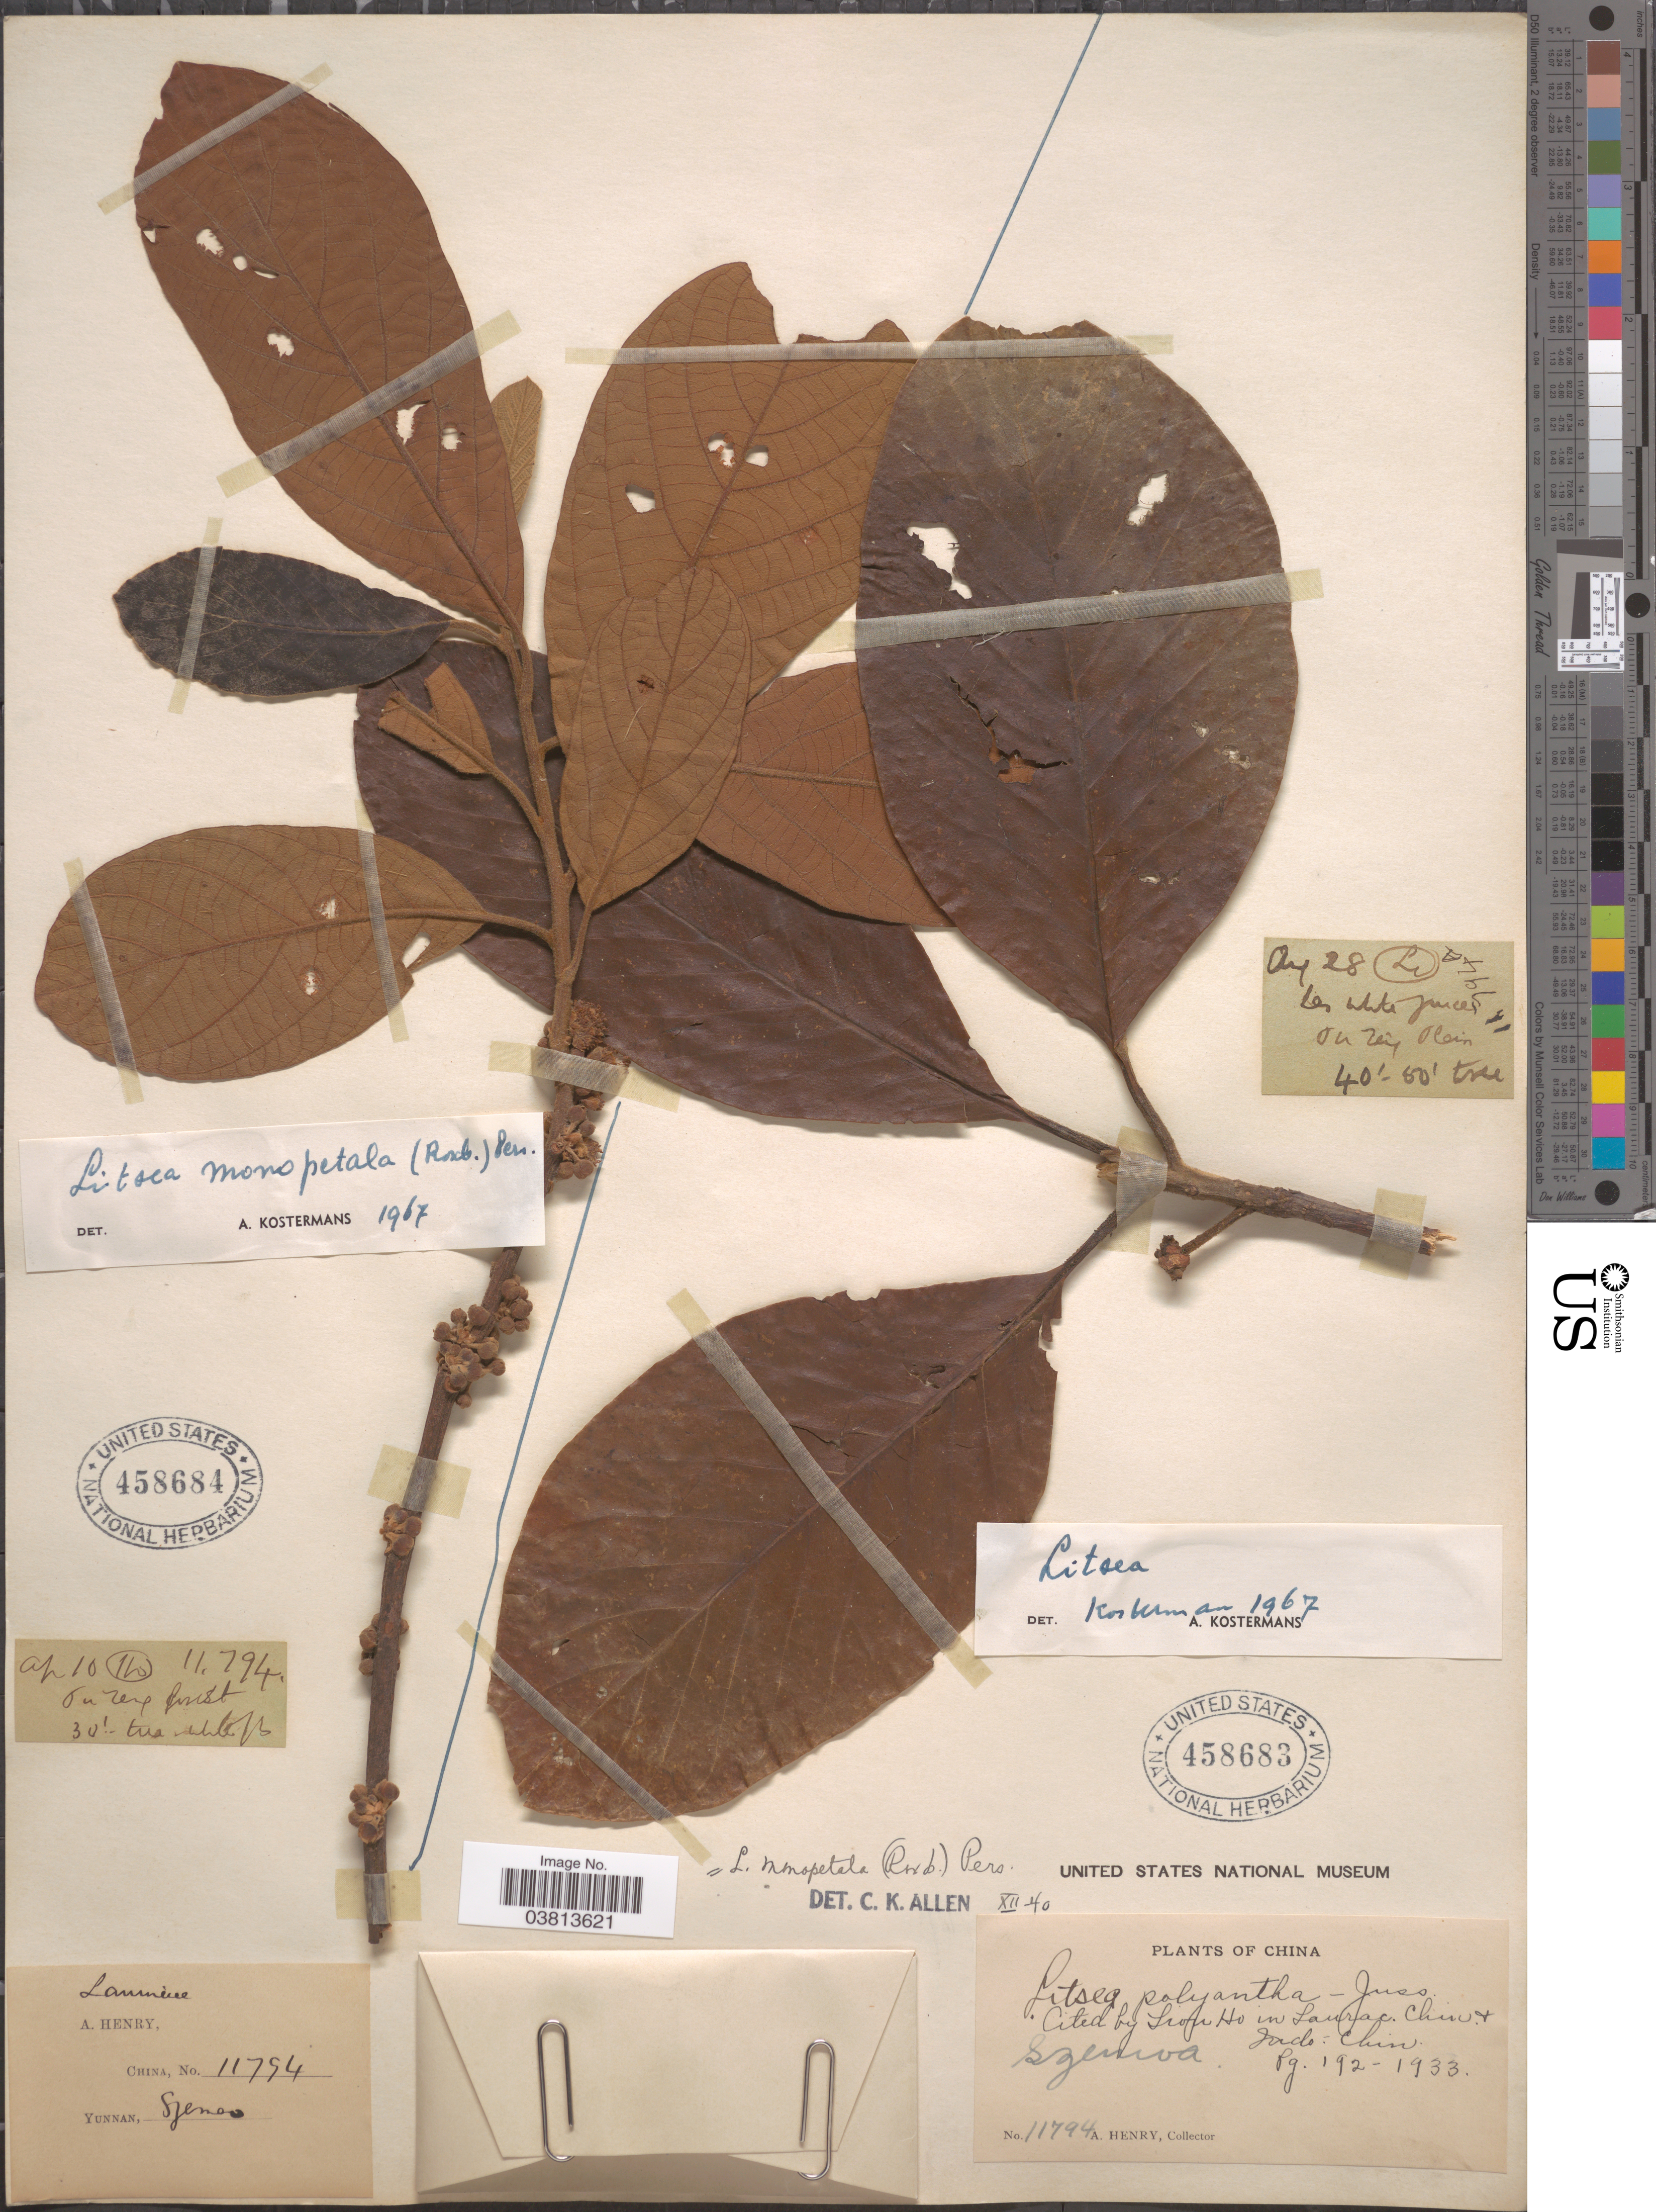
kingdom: Plantae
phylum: Tracheophyta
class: Magnoliopsida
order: Laurales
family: Lauraceae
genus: Litsea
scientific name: Litsea monopetala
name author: (Roxb.) Pers.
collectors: A. Henry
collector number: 11794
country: China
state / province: Yunnan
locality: Szemoa.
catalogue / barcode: US 458684